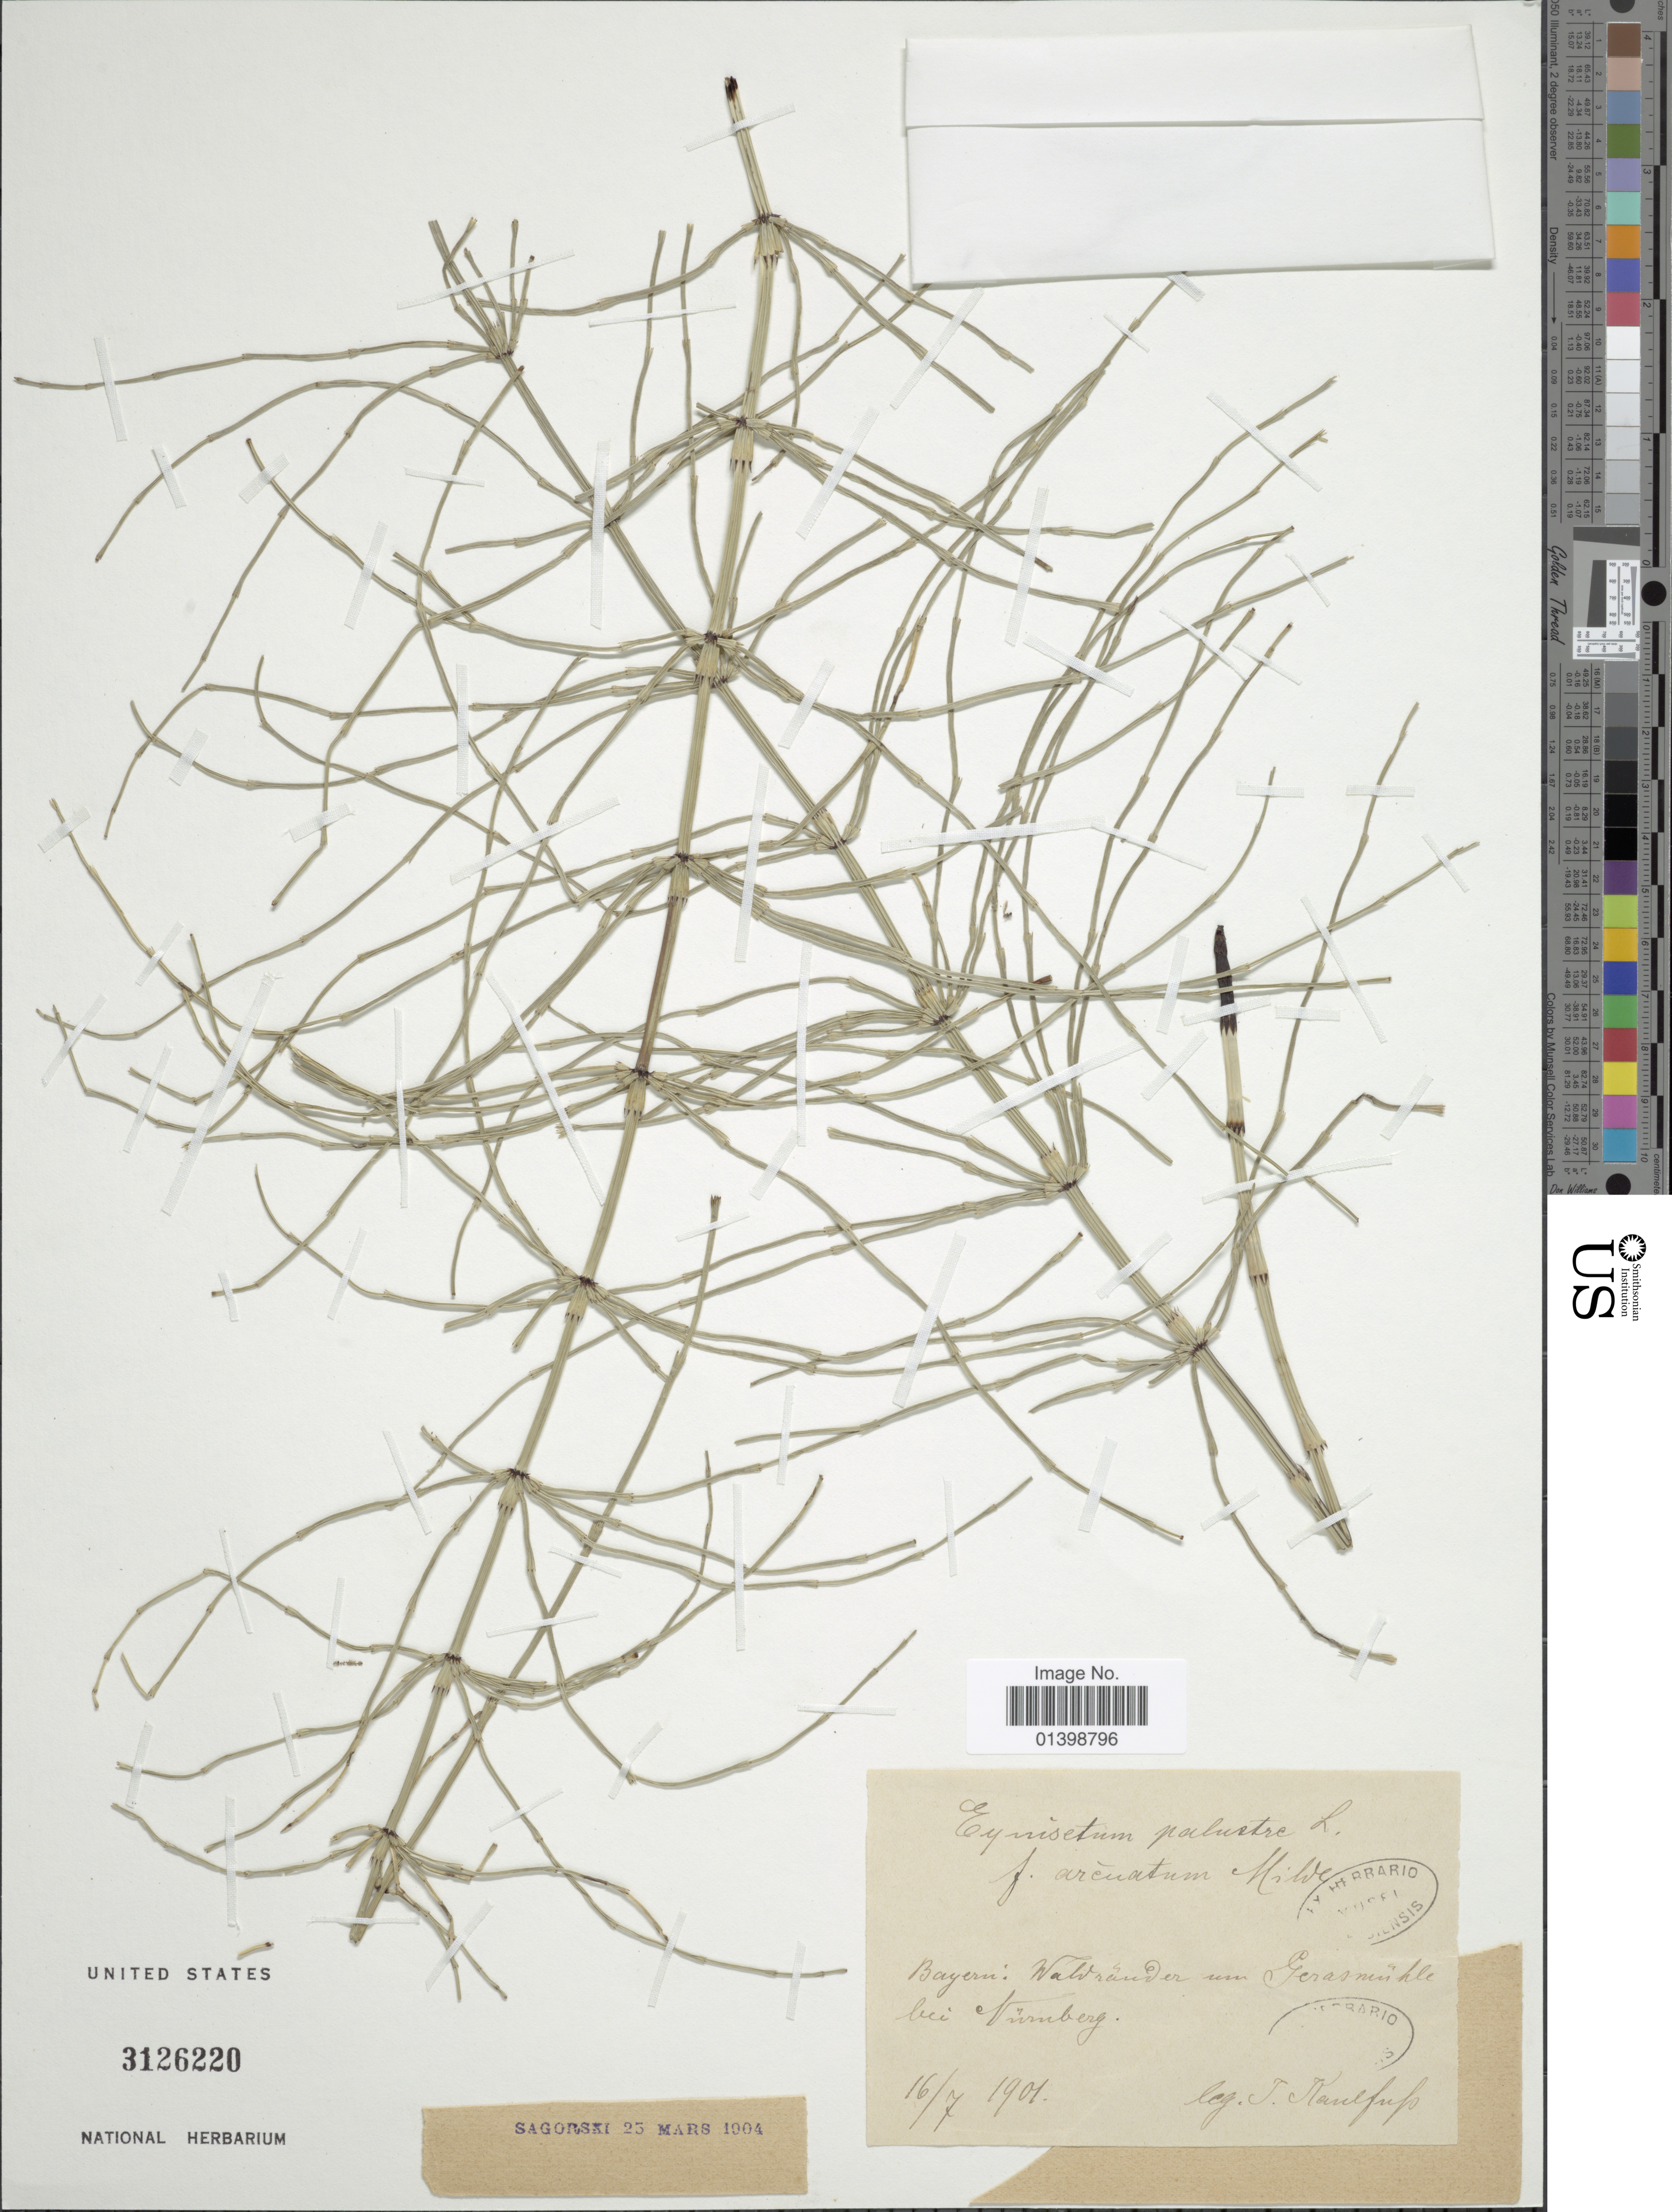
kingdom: Plantae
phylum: Tracheophyta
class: Polypodiopsida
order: Equisetales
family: Equisetaceae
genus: Equisetum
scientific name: Equisetum palustre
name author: L.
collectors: J. S. Kaulfuss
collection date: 1901-07-16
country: Germany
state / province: Bayern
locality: Waldränden un Gerasmühle bei Vürmberg [interpreted]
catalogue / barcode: US 3126220